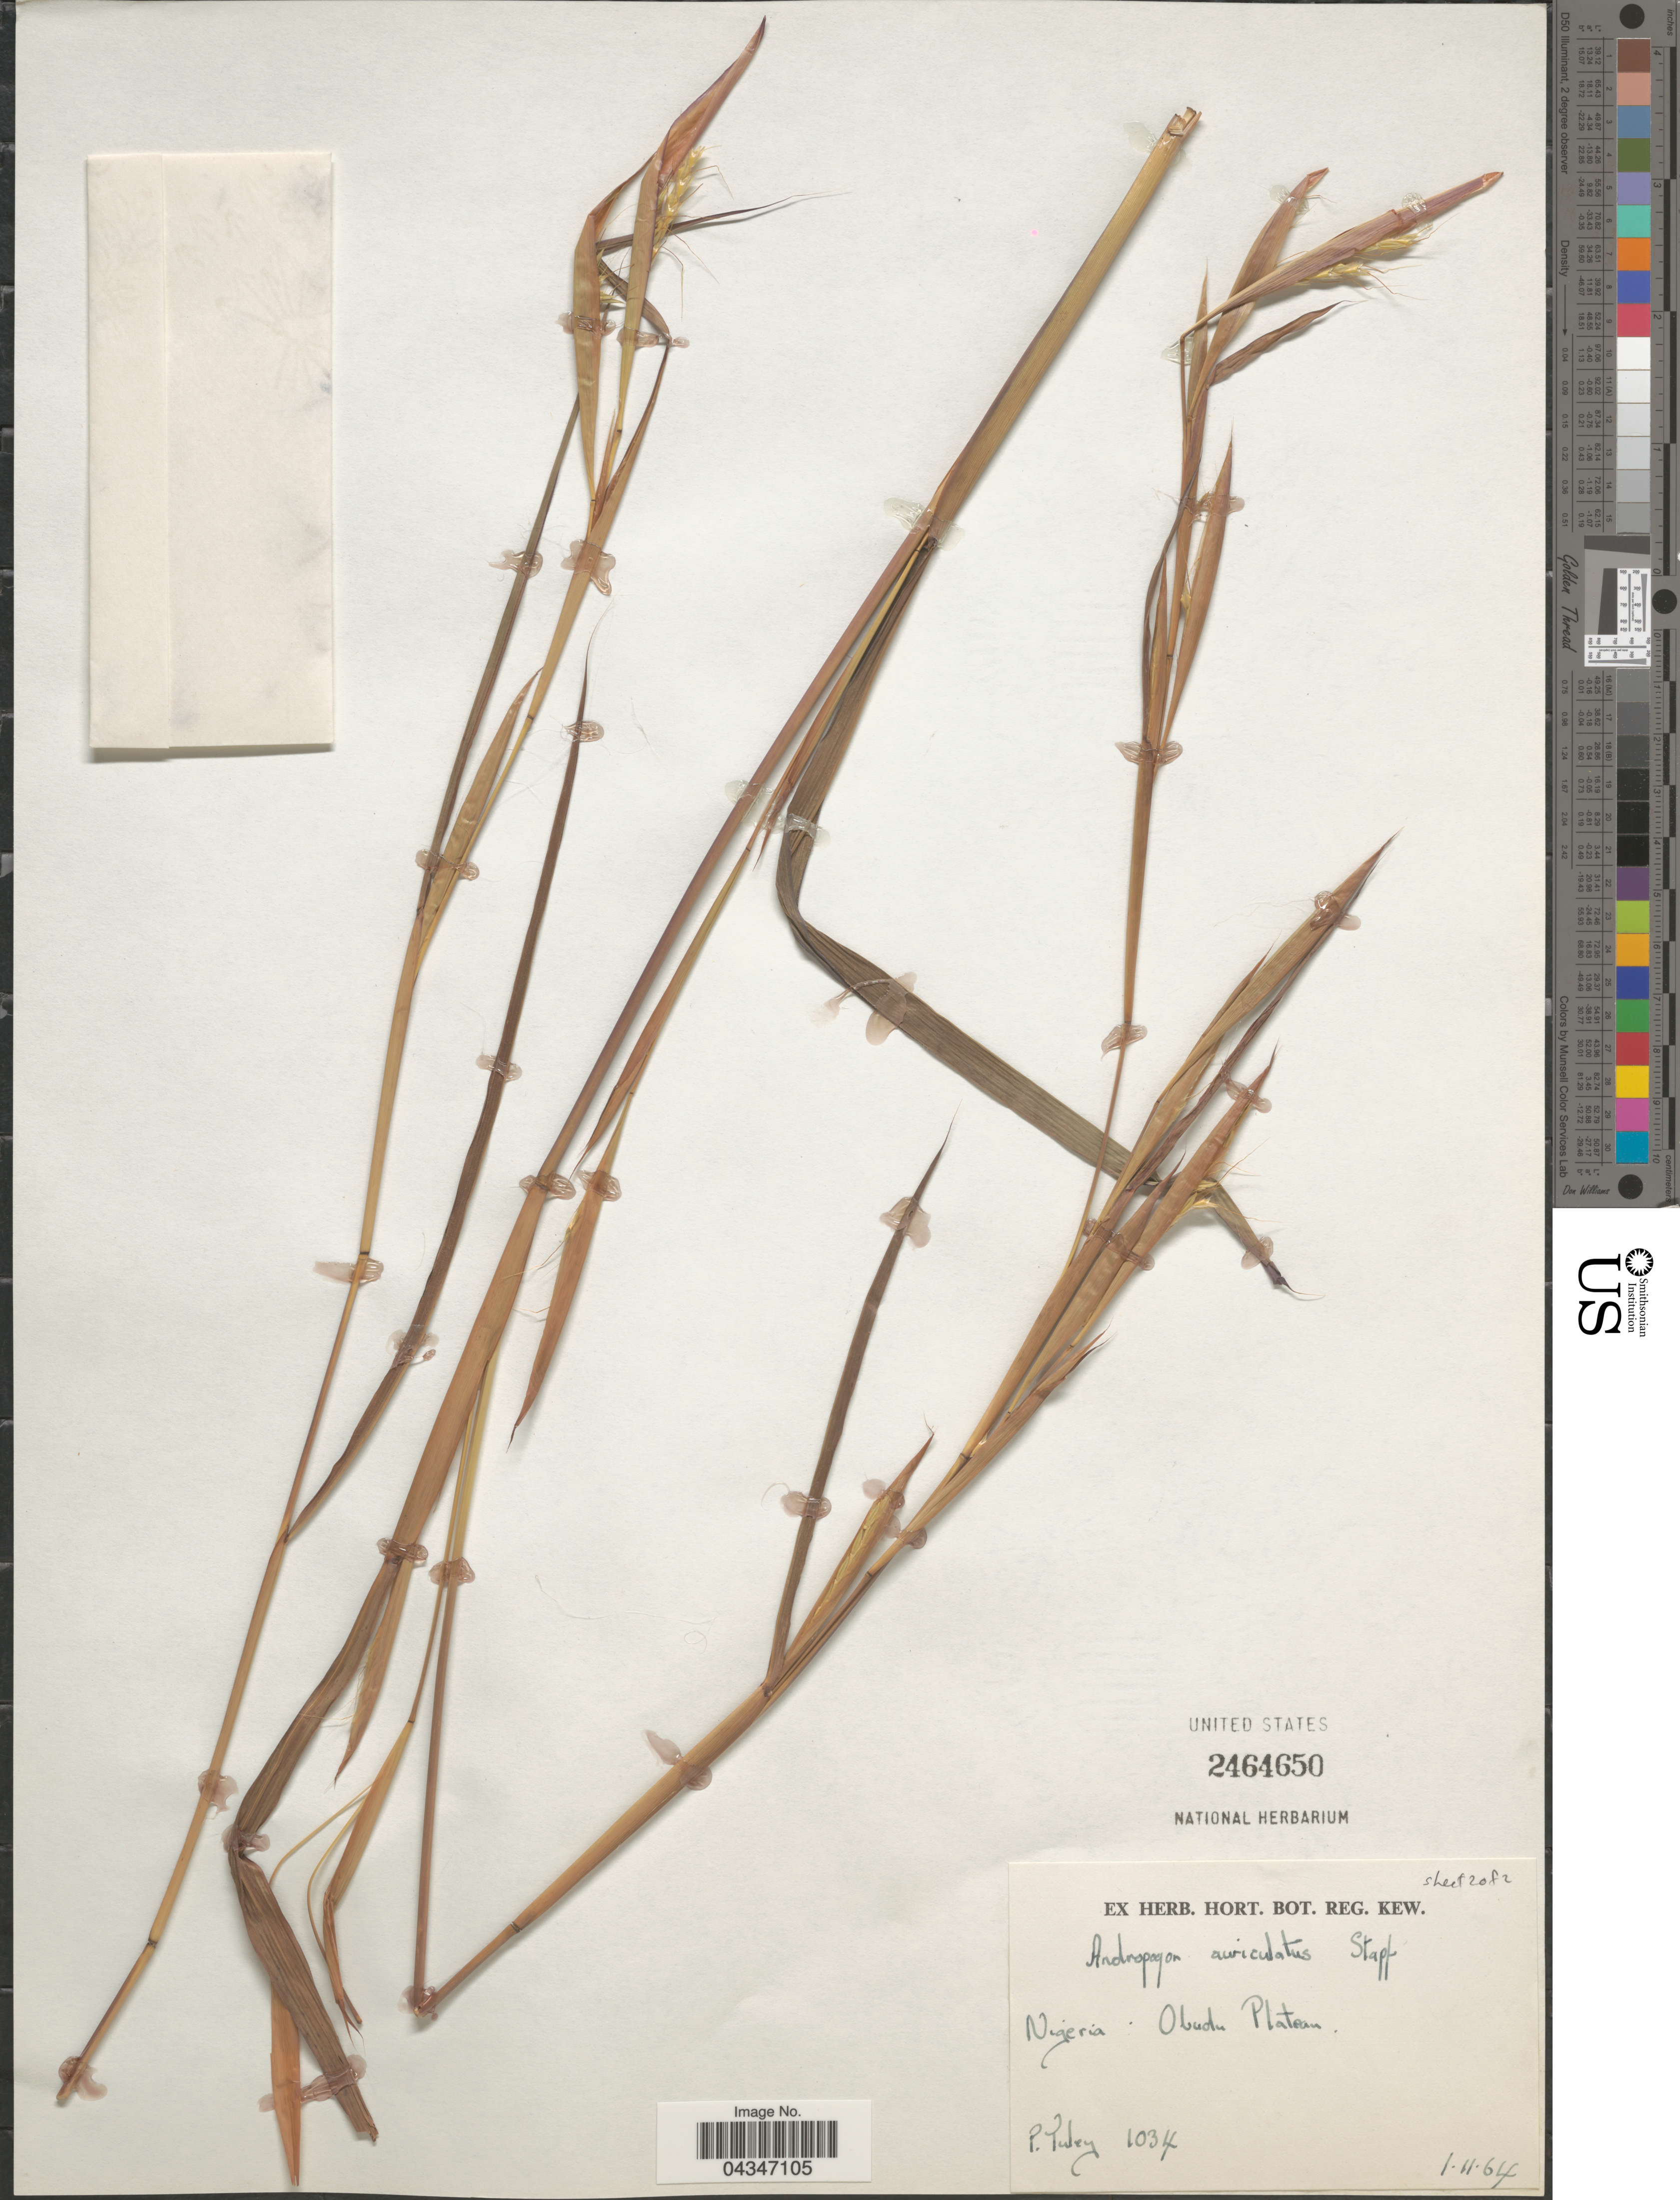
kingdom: Plantae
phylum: Tracheophyta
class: Liliopsida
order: Poales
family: Poaceae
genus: Andropogon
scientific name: Andropogon auriculatus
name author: Stapf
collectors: P. Tuley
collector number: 1034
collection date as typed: Transcribed d/m/y: 1/11/64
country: Nigeria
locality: Obudu Plateau.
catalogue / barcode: US 2464650